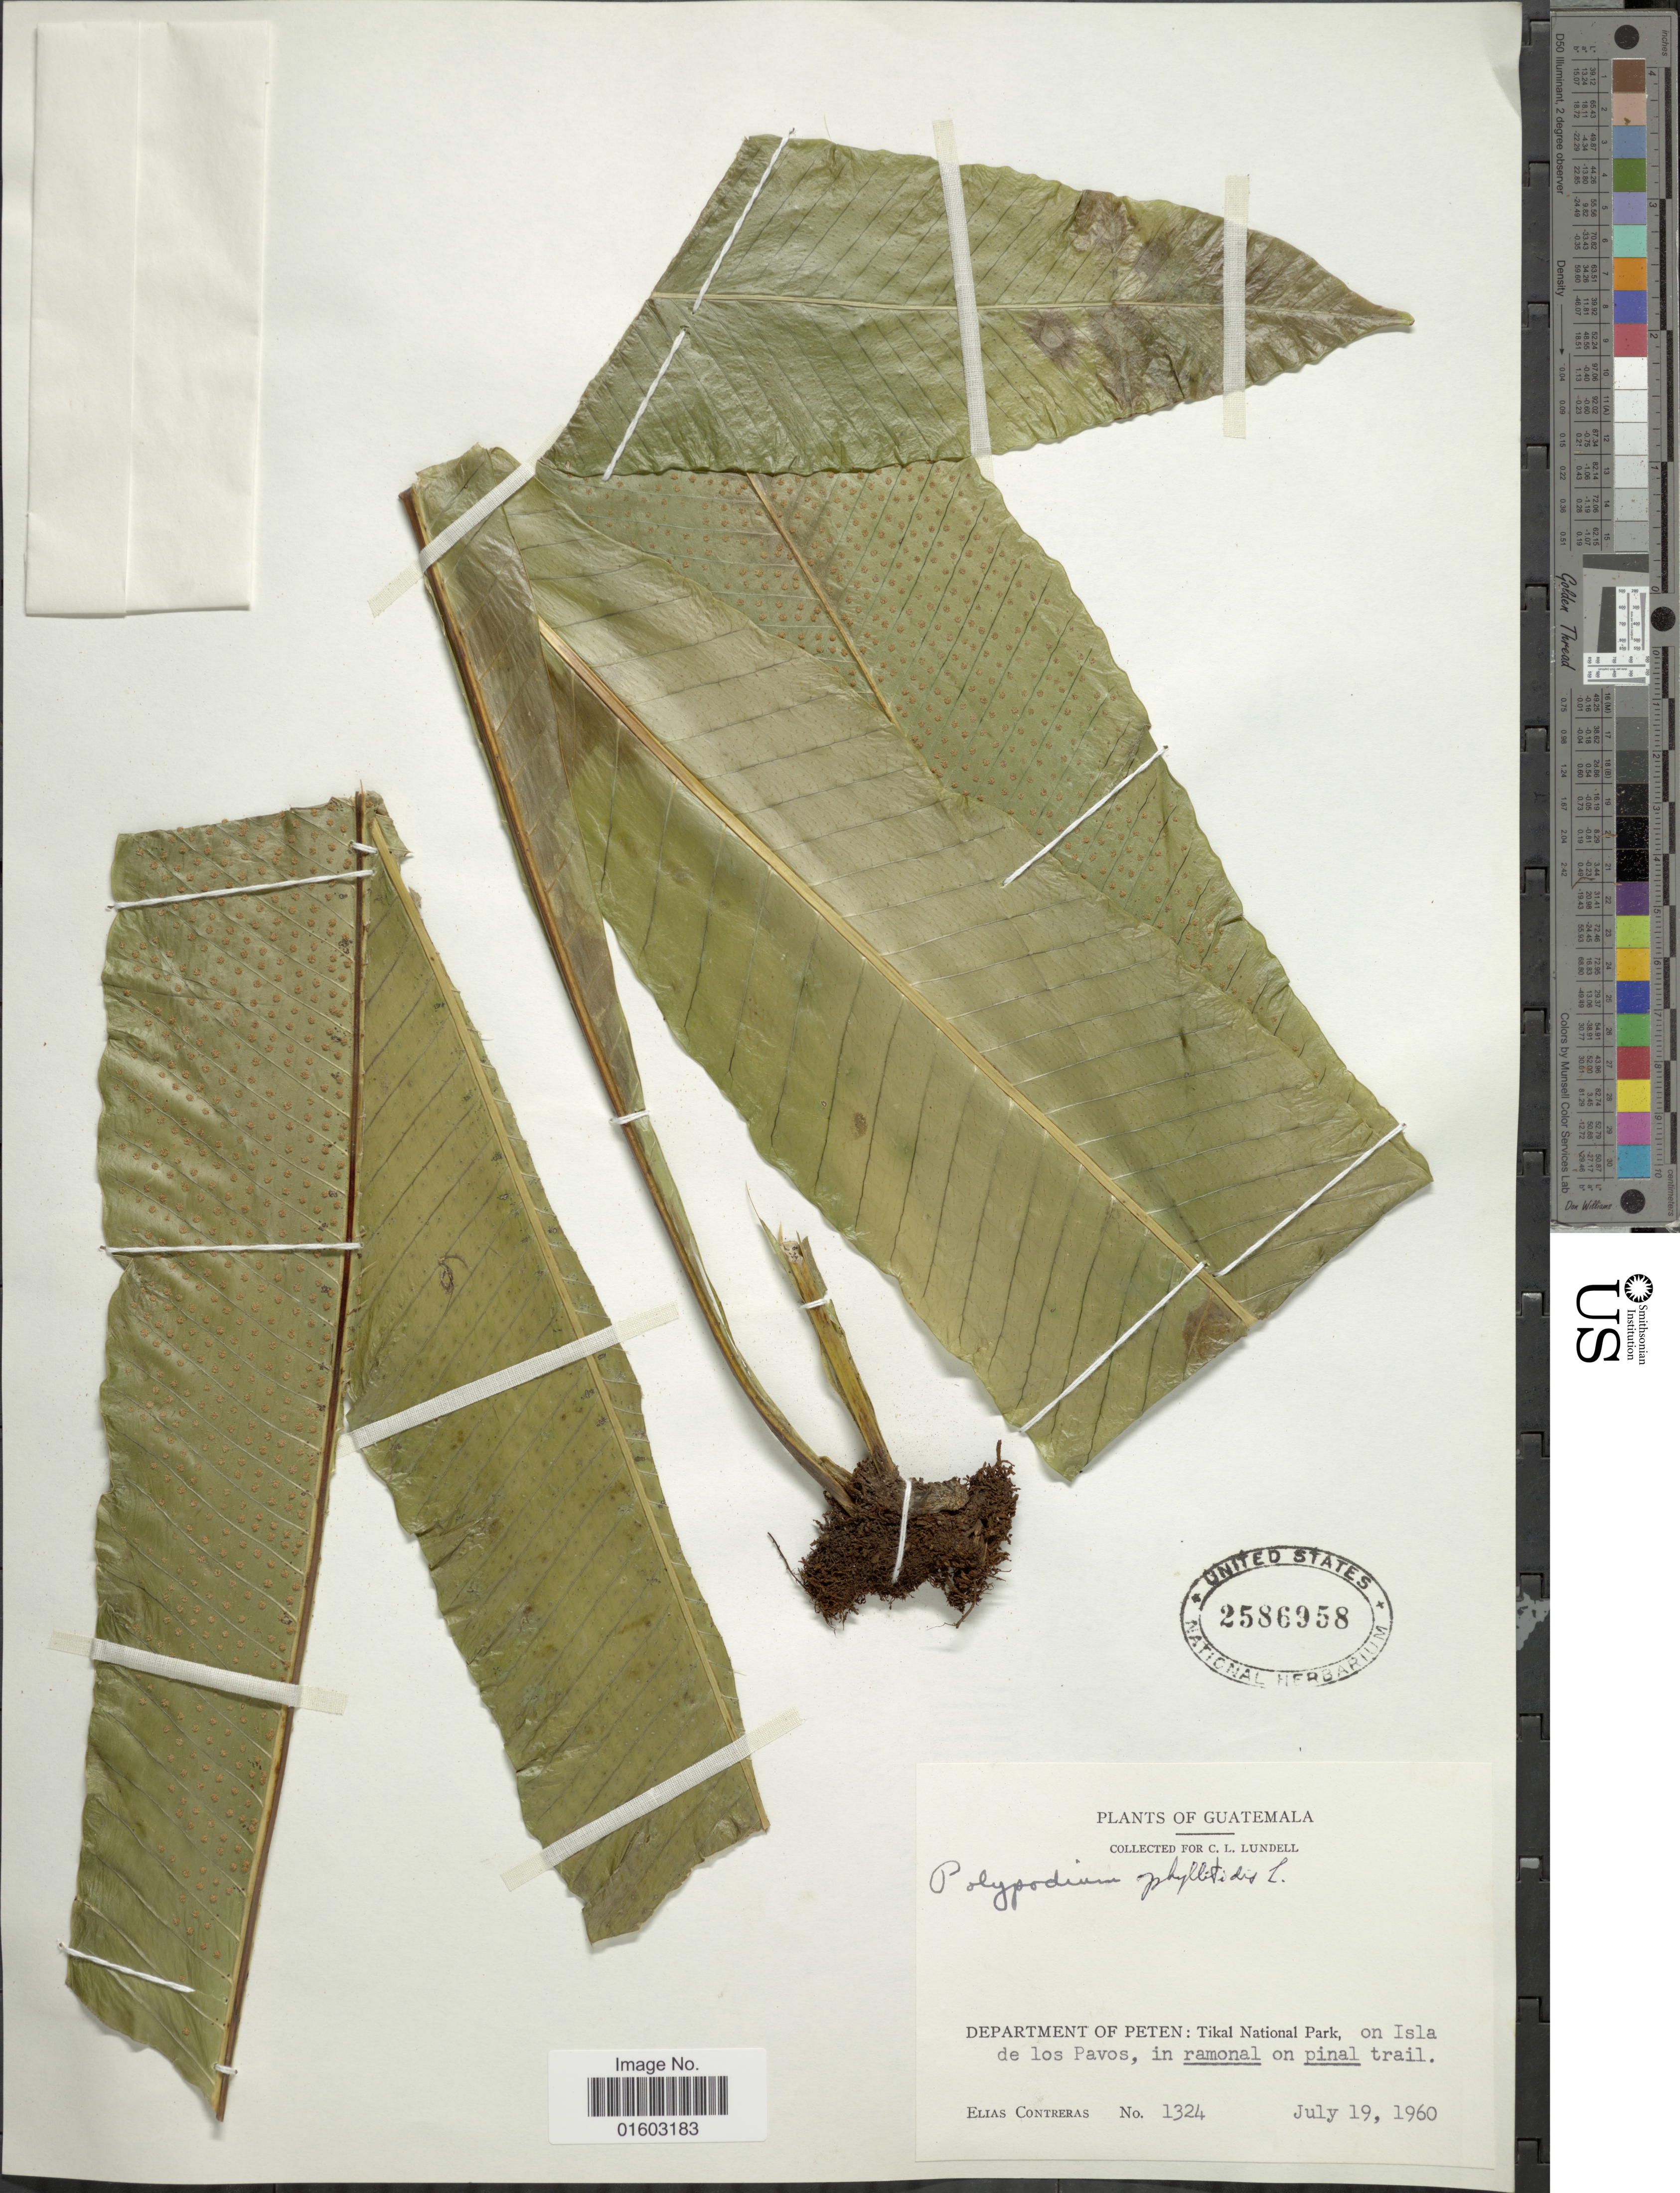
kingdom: Plantae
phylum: Tracheophyta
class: Polypodiopsida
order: Polypodiales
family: Polypodiaceae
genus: Campyloneurum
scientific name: Campyloneurum phyllitidis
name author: (L.) C. Presl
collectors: E. Contreras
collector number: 1324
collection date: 1960-07-19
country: Guatemala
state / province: El Petén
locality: Department of Peten: Tikal National Park, on Isla de los Pavos, in ramonal on pinal trail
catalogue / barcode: US 2586958